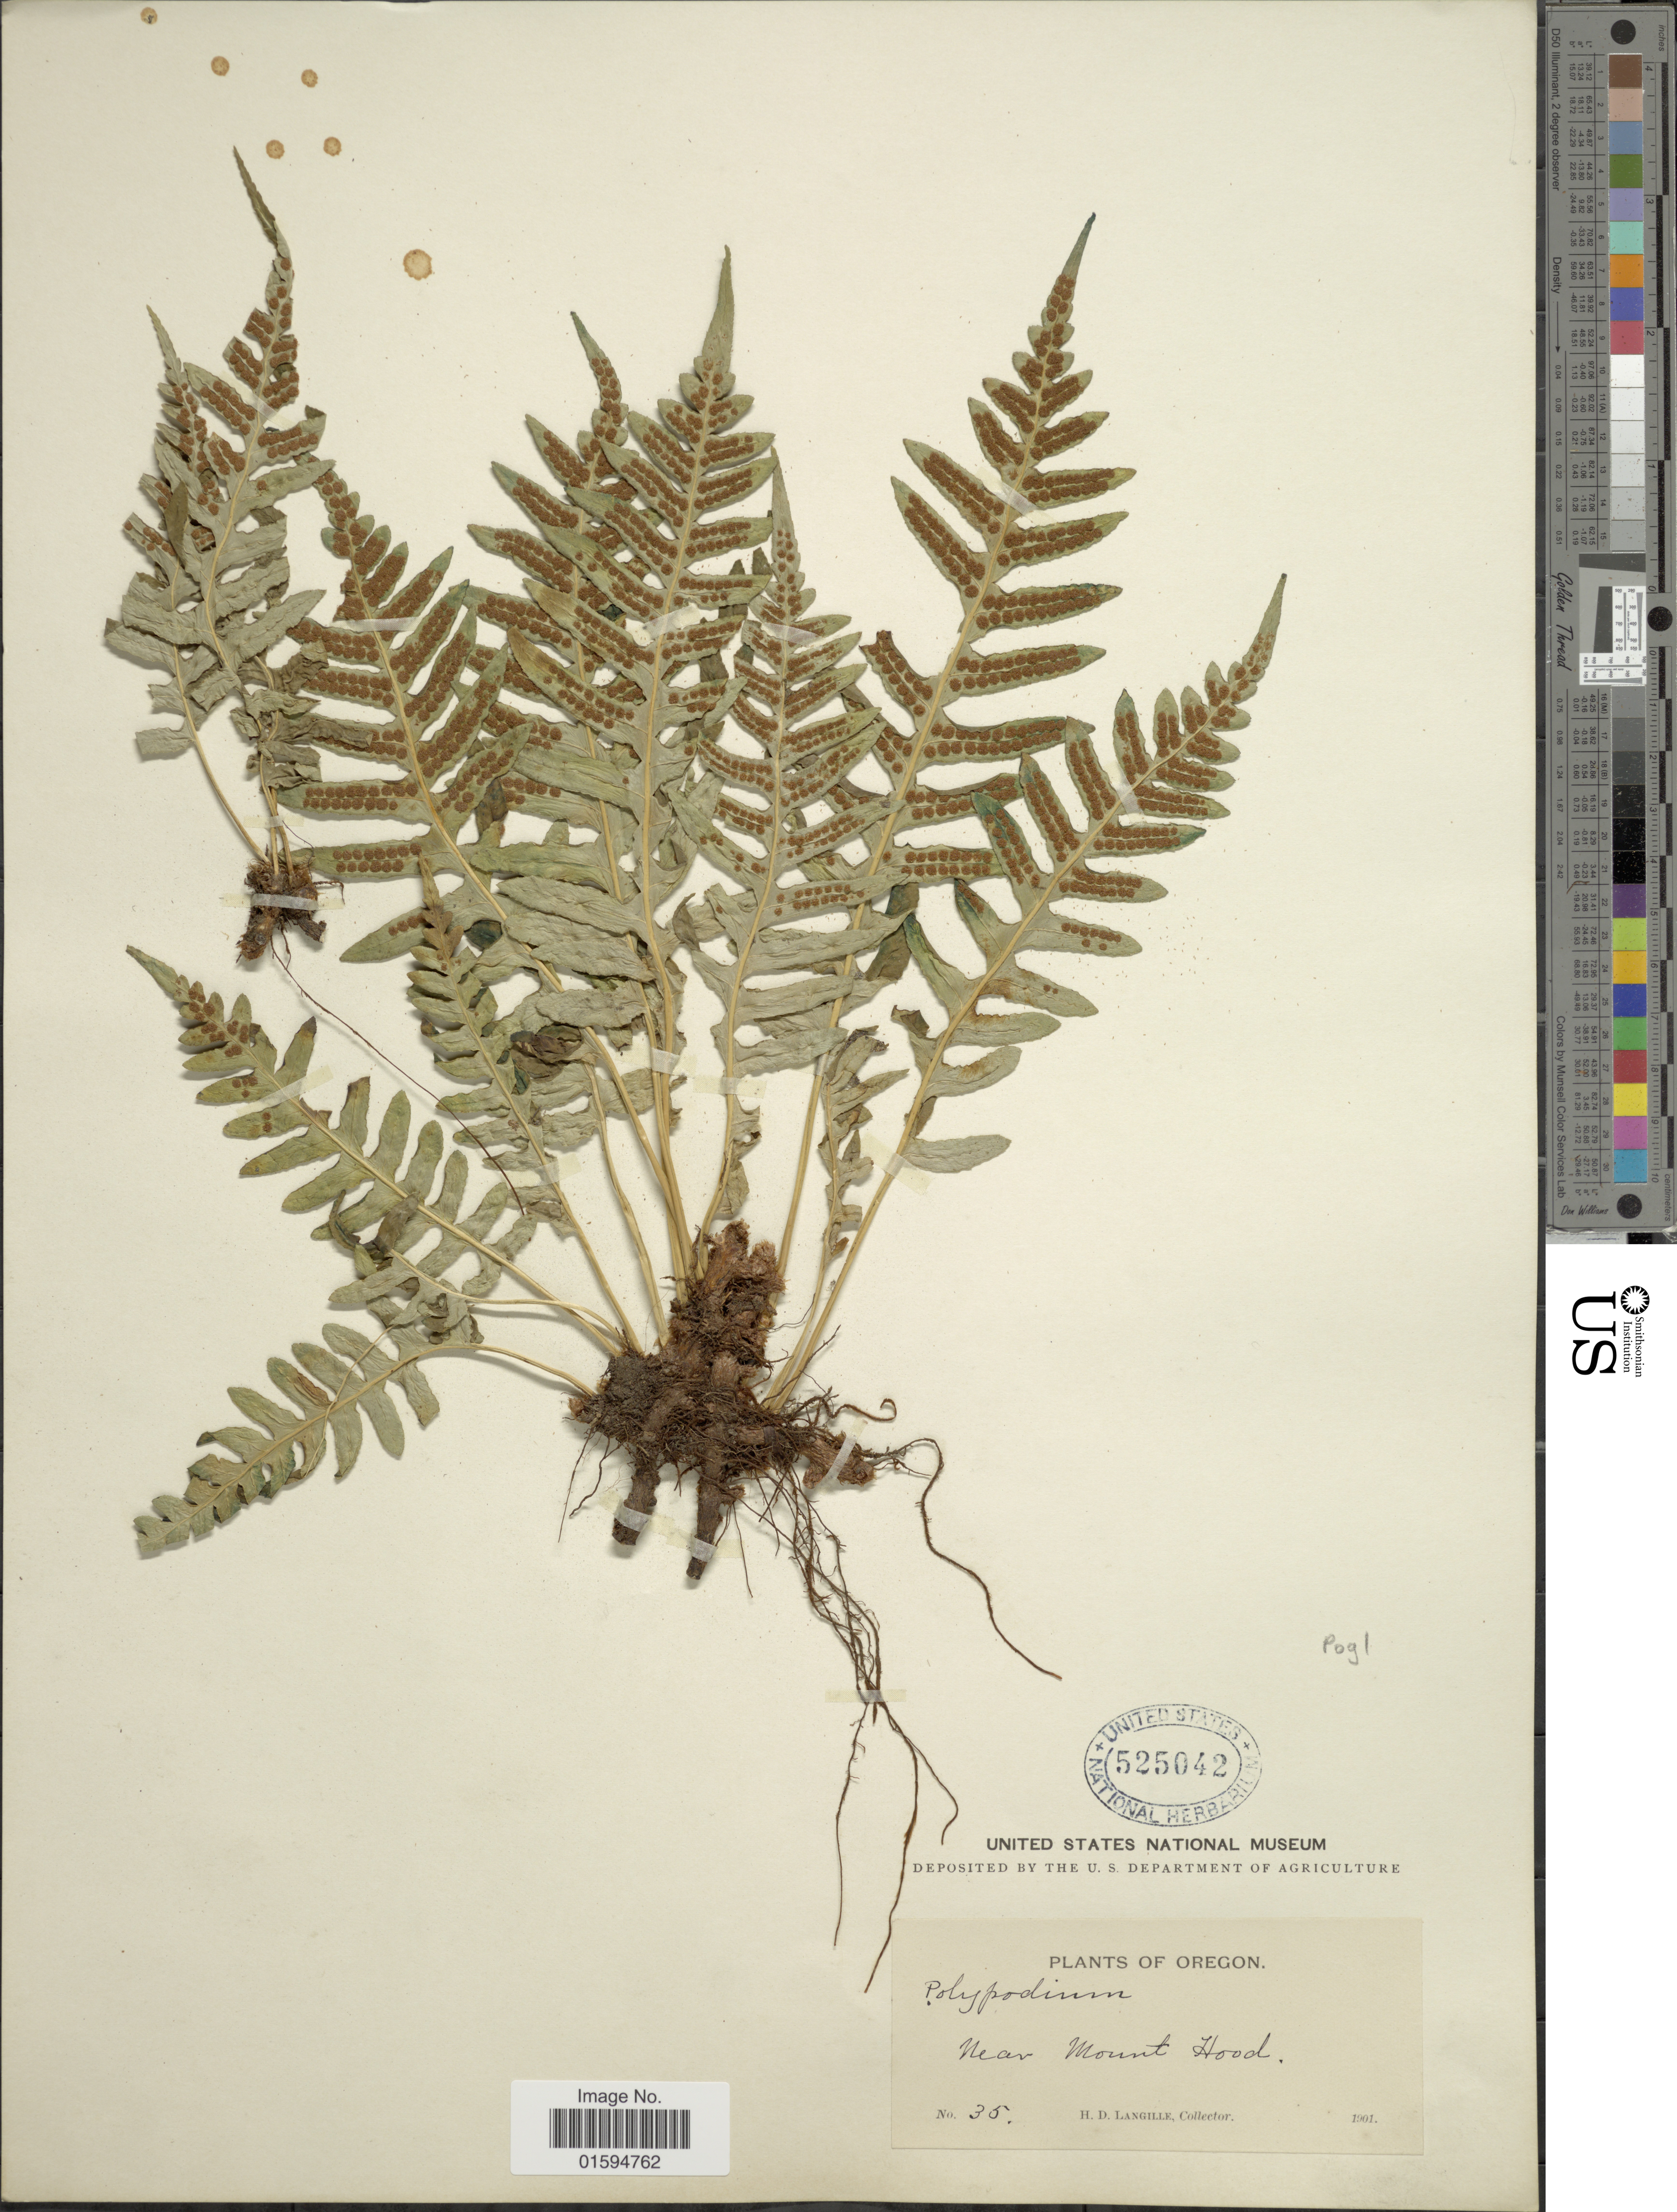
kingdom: Plantae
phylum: Tracheophyta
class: Polypodiopsida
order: Polypodiales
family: Polypodiaceae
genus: Polypodium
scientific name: Polypodium glycyrrhiza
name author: D.C. Eaton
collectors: H. Langille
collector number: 35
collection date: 1901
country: United States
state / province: Oregon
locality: Near Mount Hood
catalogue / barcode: US 525042